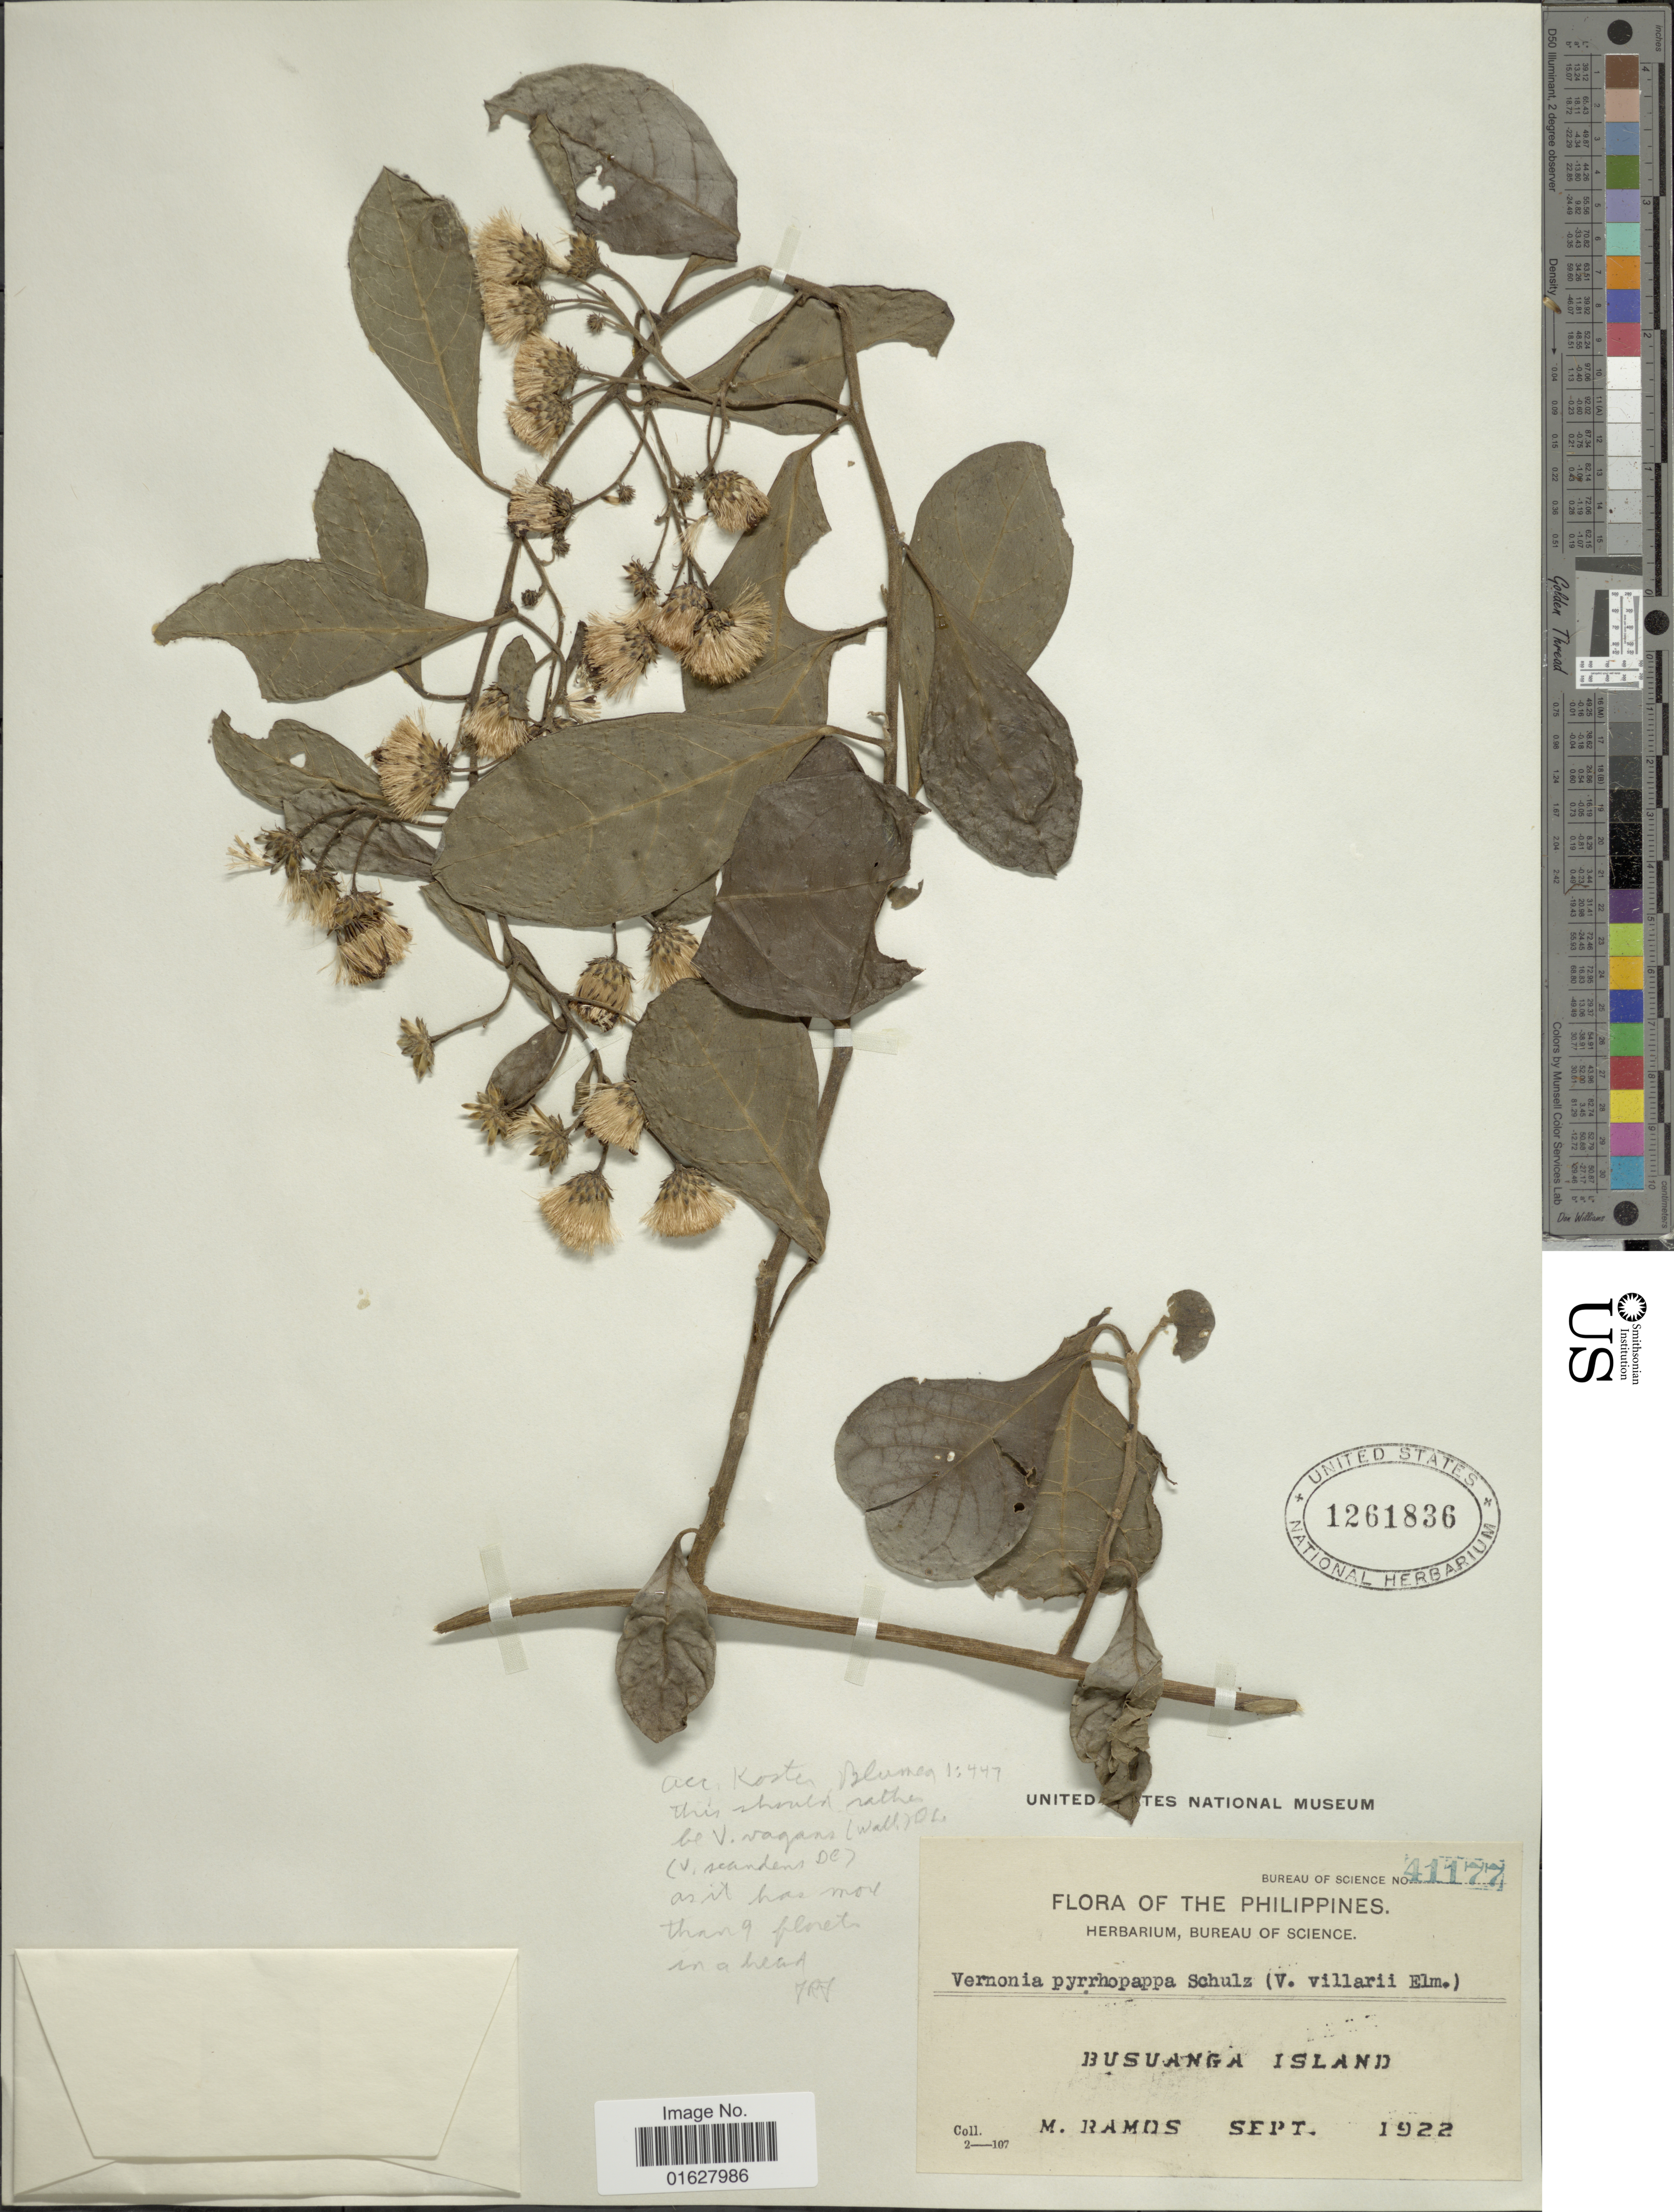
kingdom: Plantae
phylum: Tracheophyta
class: Magnoliopsida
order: Asterales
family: Asteraceae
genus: Vernonia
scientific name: Vernonia scandens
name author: DC.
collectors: M. Ramos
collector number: Bureau of Science 41177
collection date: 1922-09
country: Philippines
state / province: Mimaropa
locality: The Philippines. Busuanga Island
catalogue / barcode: US 1261836